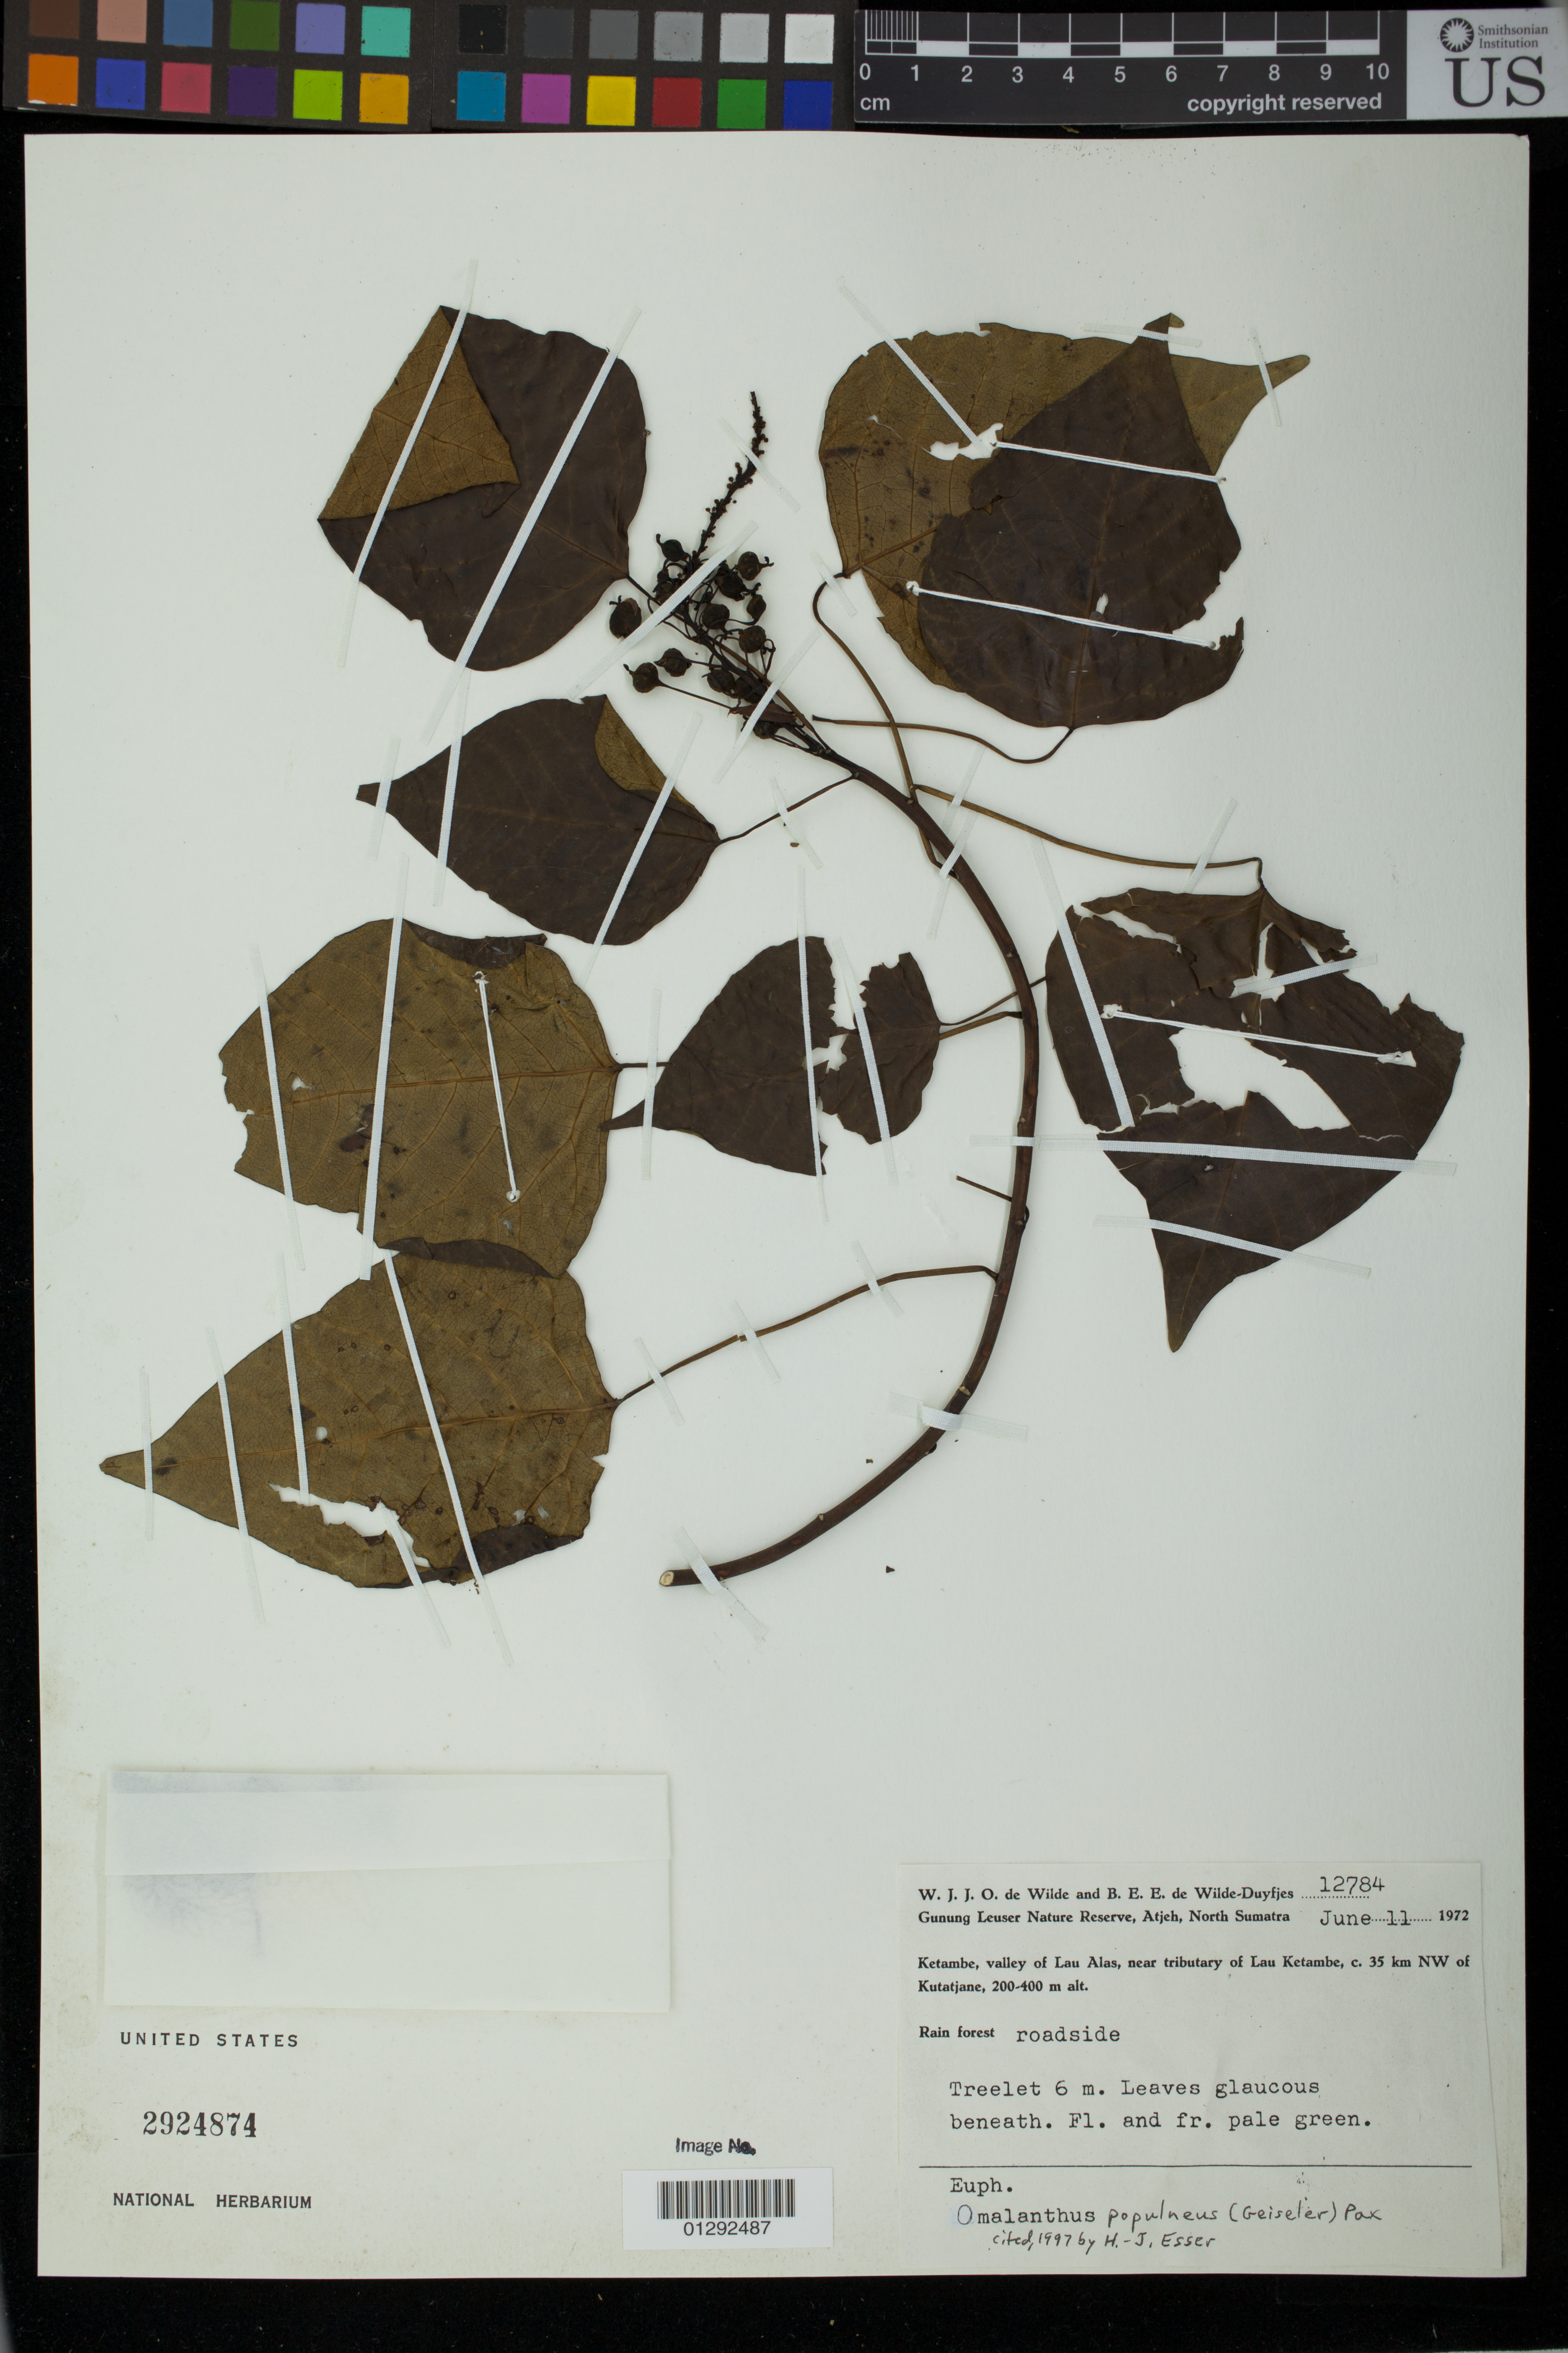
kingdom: Plantae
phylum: Tracheophyta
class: Magnoliopsida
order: Malpighiales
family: Euphorbiaceae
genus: Homalanthus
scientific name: Homalanthus populneus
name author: (Geiseler) Kuntze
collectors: W. J. de Wilde & B. E. de Wilde-Duyfjes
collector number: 12784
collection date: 1972-06-11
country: Indonesia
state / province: Sumatra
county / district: Sumatera Utara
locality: Gunung Leuser Nature Reserve, Atjeh, North Sumatra. Ketambe, valley of Lau Alas, near tributary of Lau Ketambe, c. 35 km NW of Kutatjane. Rainforest. Roadside.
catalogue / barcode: US 2924874